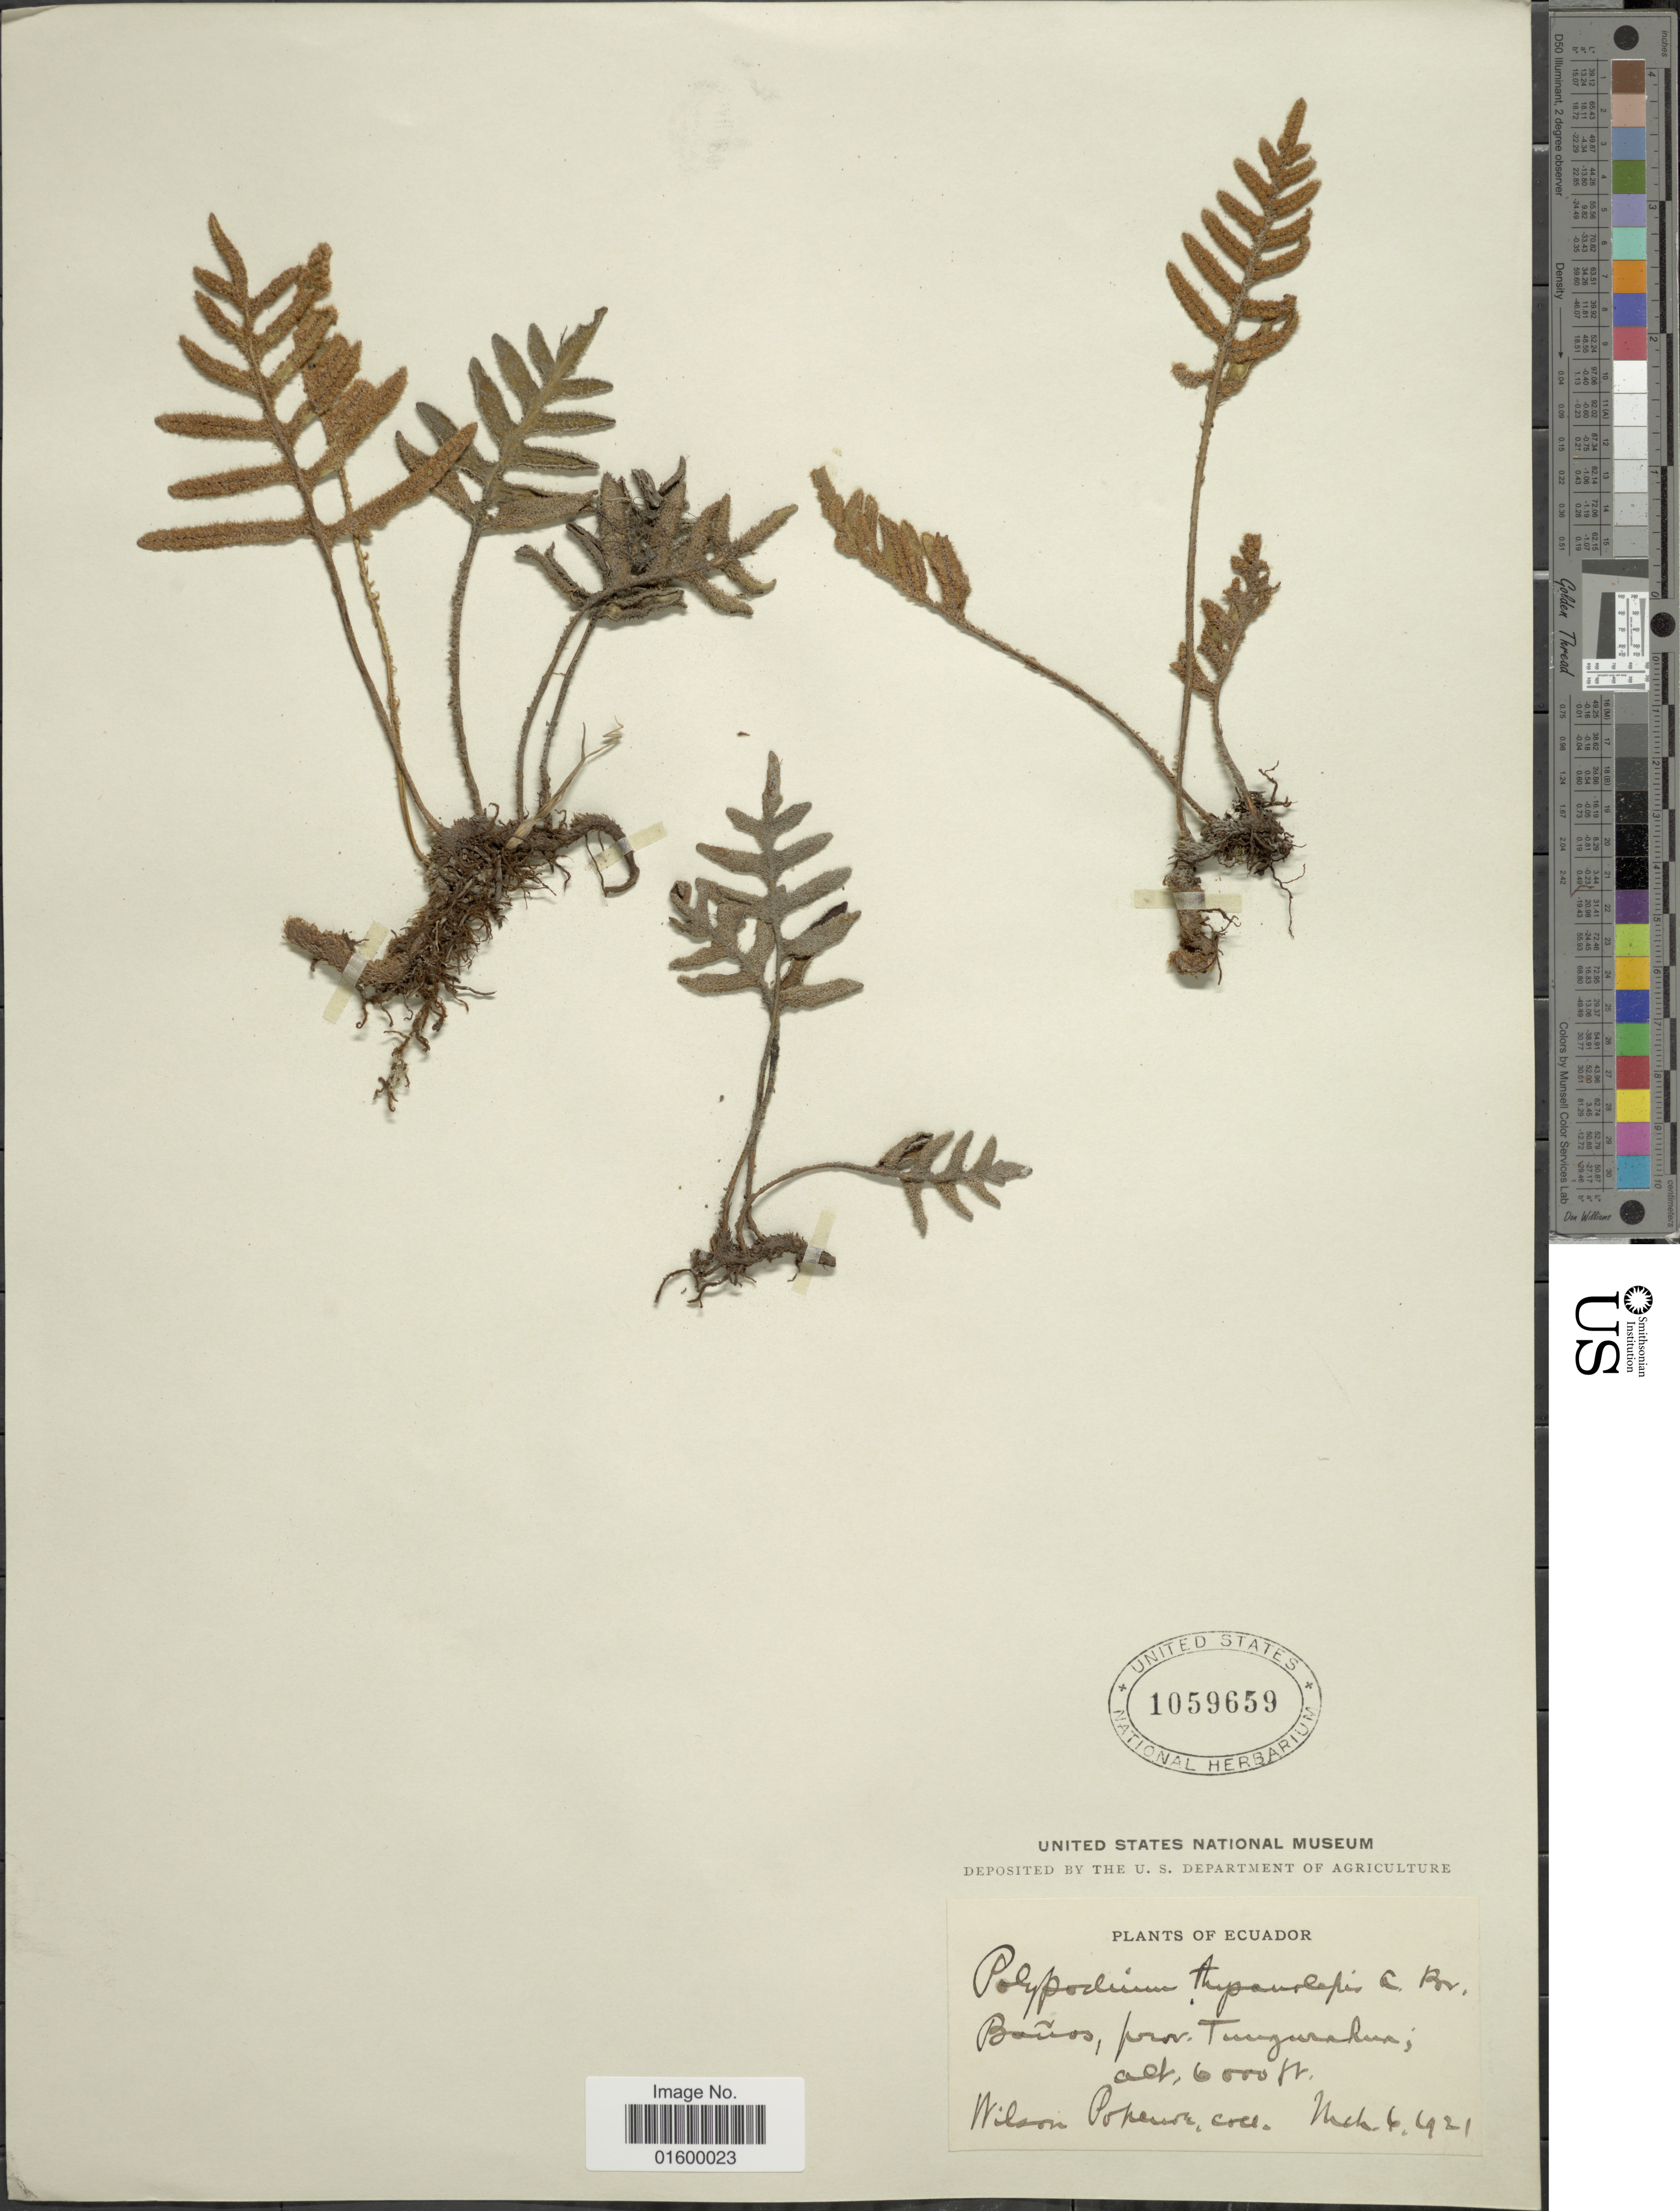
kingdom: Plantae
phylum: Tracheophyta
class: Polypodiopsida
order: Polypodiales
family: Polypodiaceae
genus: Pleopeltis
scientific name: Pleopeltis thyssanolepis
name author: (A. Braun ex Klotzsch) E.G. Andrews & Windham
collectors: W. Popenoe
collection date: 1921-03-06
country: Ecuador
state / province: Tungurahua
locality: Banos, Prov. Tungurahua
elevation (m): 1829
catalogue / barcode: US 1059659